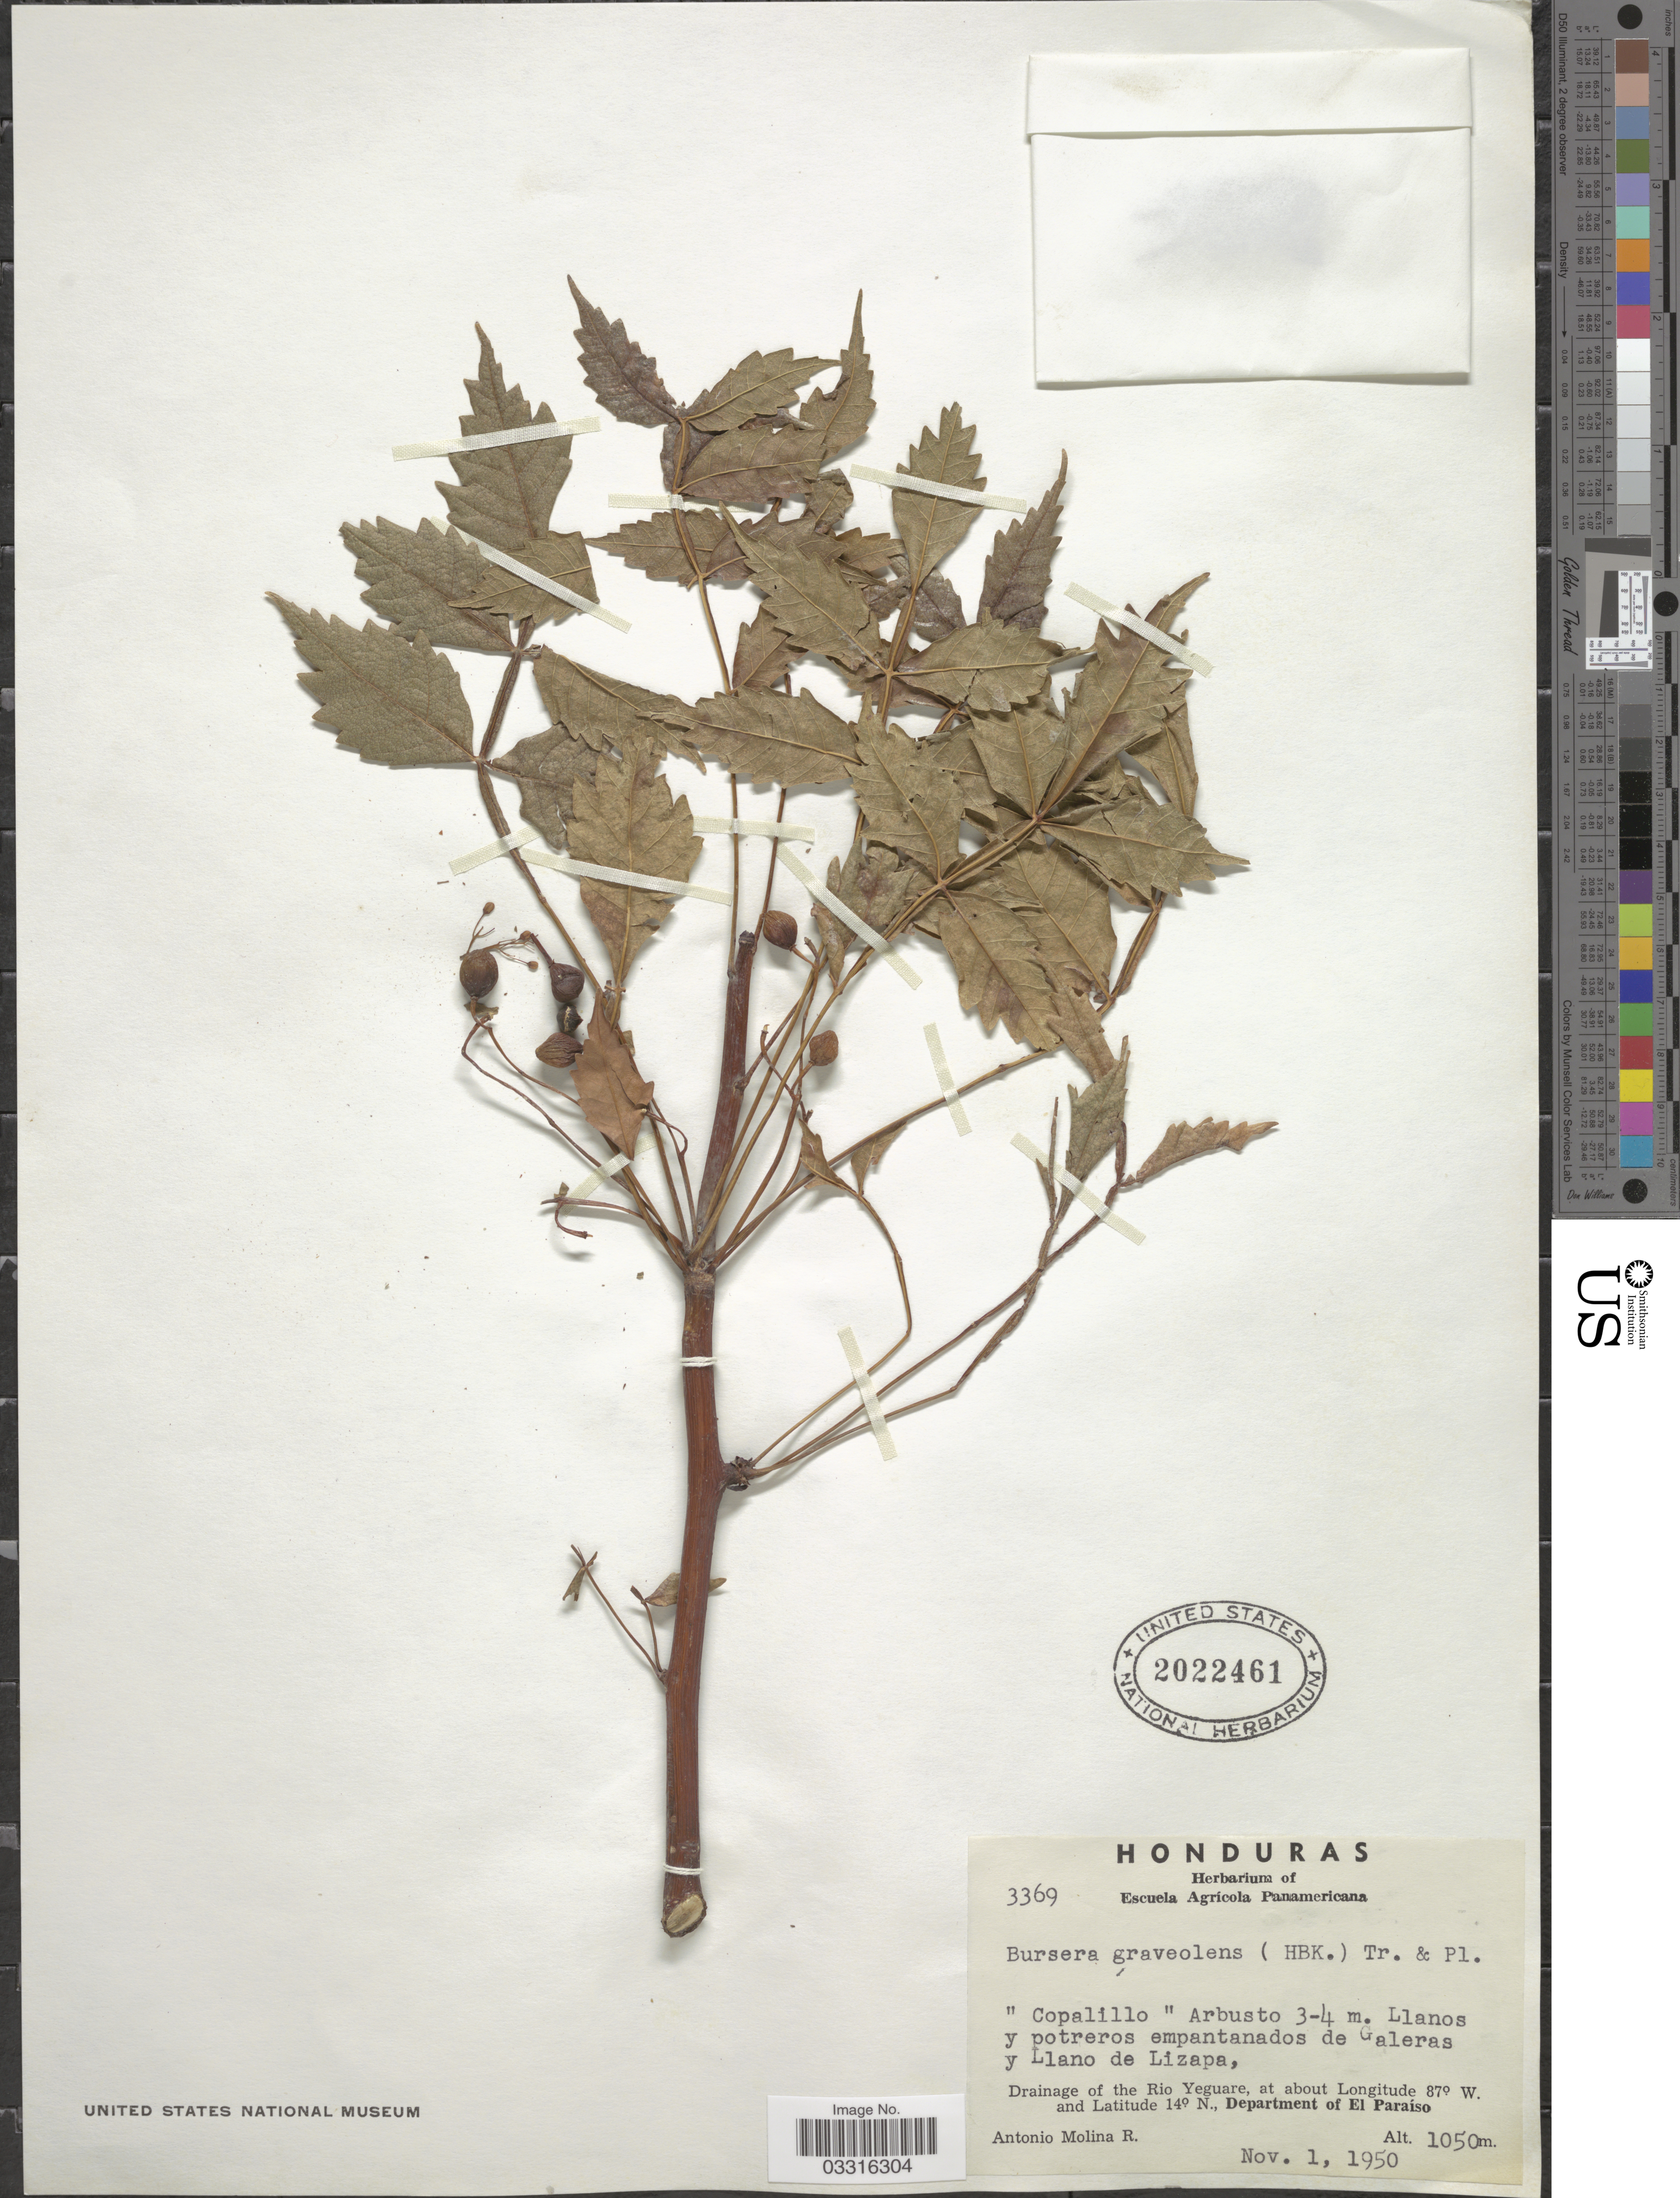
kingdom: Plantae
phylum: Tracheophyta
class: Magnoliopsida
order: Sapindales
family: Burseraceae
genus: Bursera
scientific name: Bursera graveolens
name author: (Kunth) Triana & Planch.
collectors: A. Molina R.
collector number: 3369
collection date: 1950-11-01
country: Honduras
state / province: El Paraíso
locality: Llanos y potreros empantanados de Galeras y Llano de Lizapa, Drainage of the Rio Yeguare, Department of El Paraíso.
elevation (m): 1050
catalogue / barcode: US 2022461